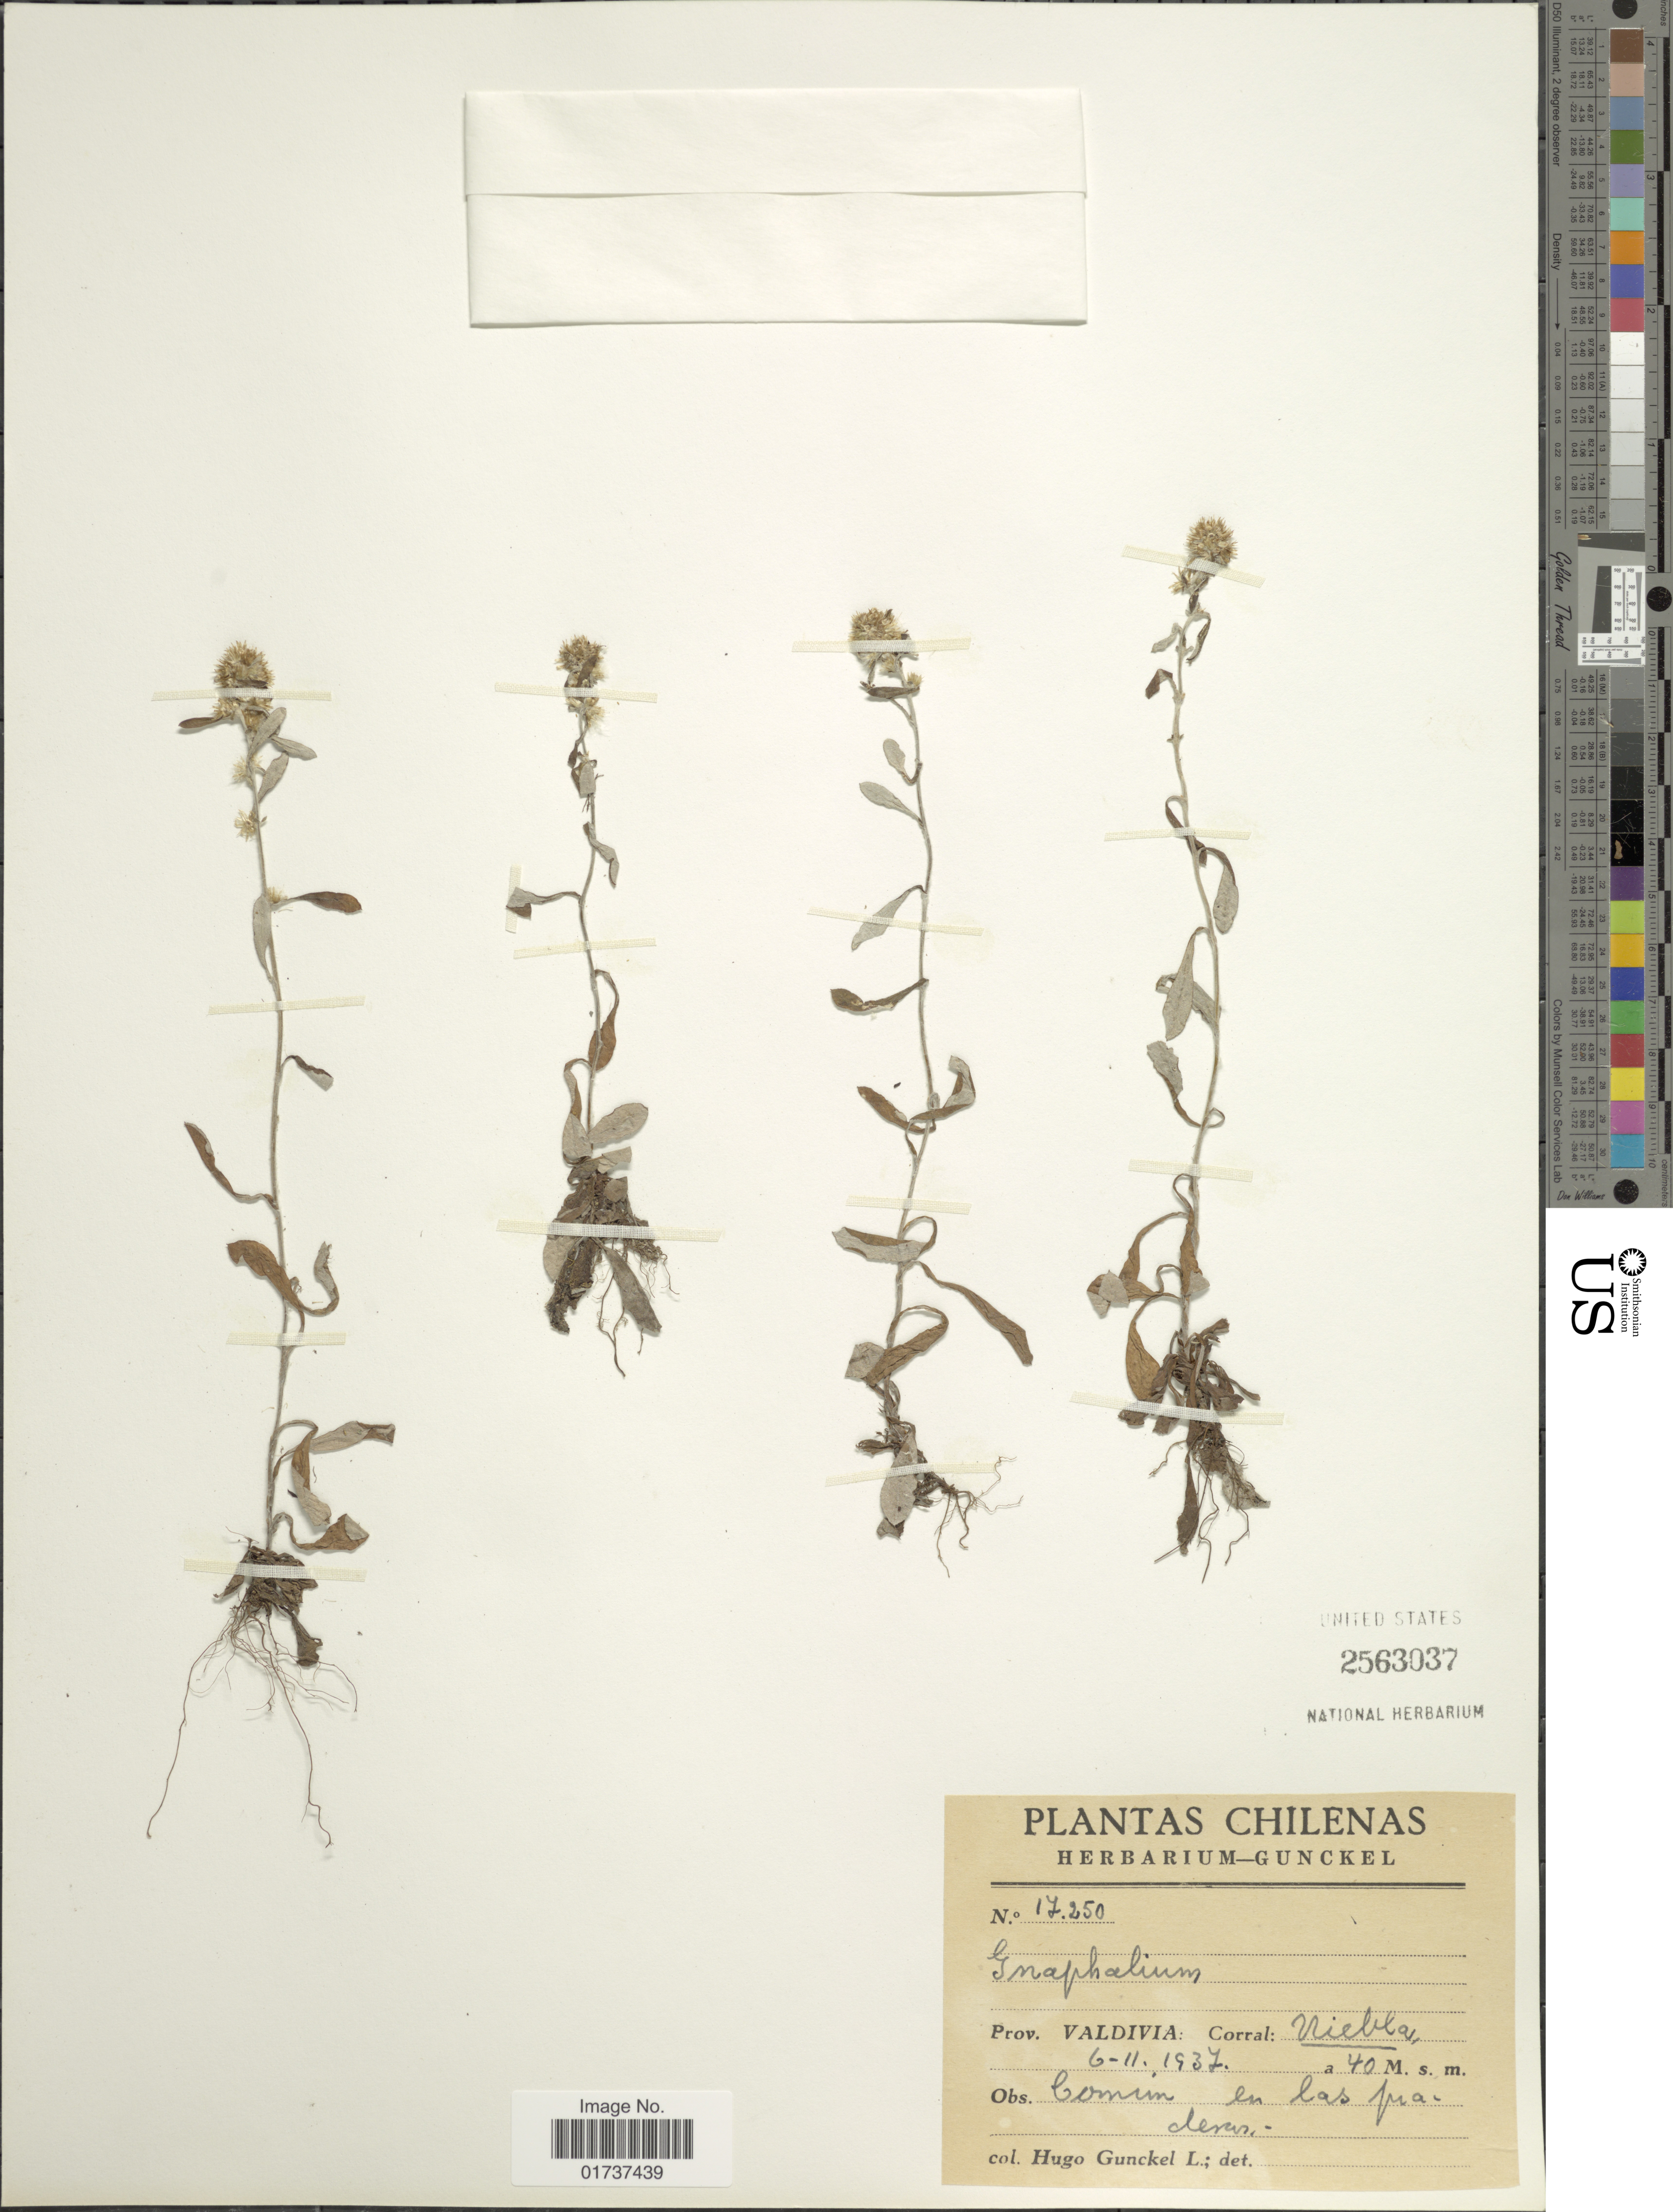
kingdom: Plantae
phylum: Tracheophyta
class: Magnoliopsida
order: Asterales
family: Asteraceae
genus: Gnaphalium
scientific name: Gnaphalium sp.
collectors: H. Gunckel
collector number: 17250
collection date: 1937-11-06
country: Chile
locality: Prov. Valdivia: Corral: Niebla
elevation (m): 40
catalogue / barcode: US 2563037